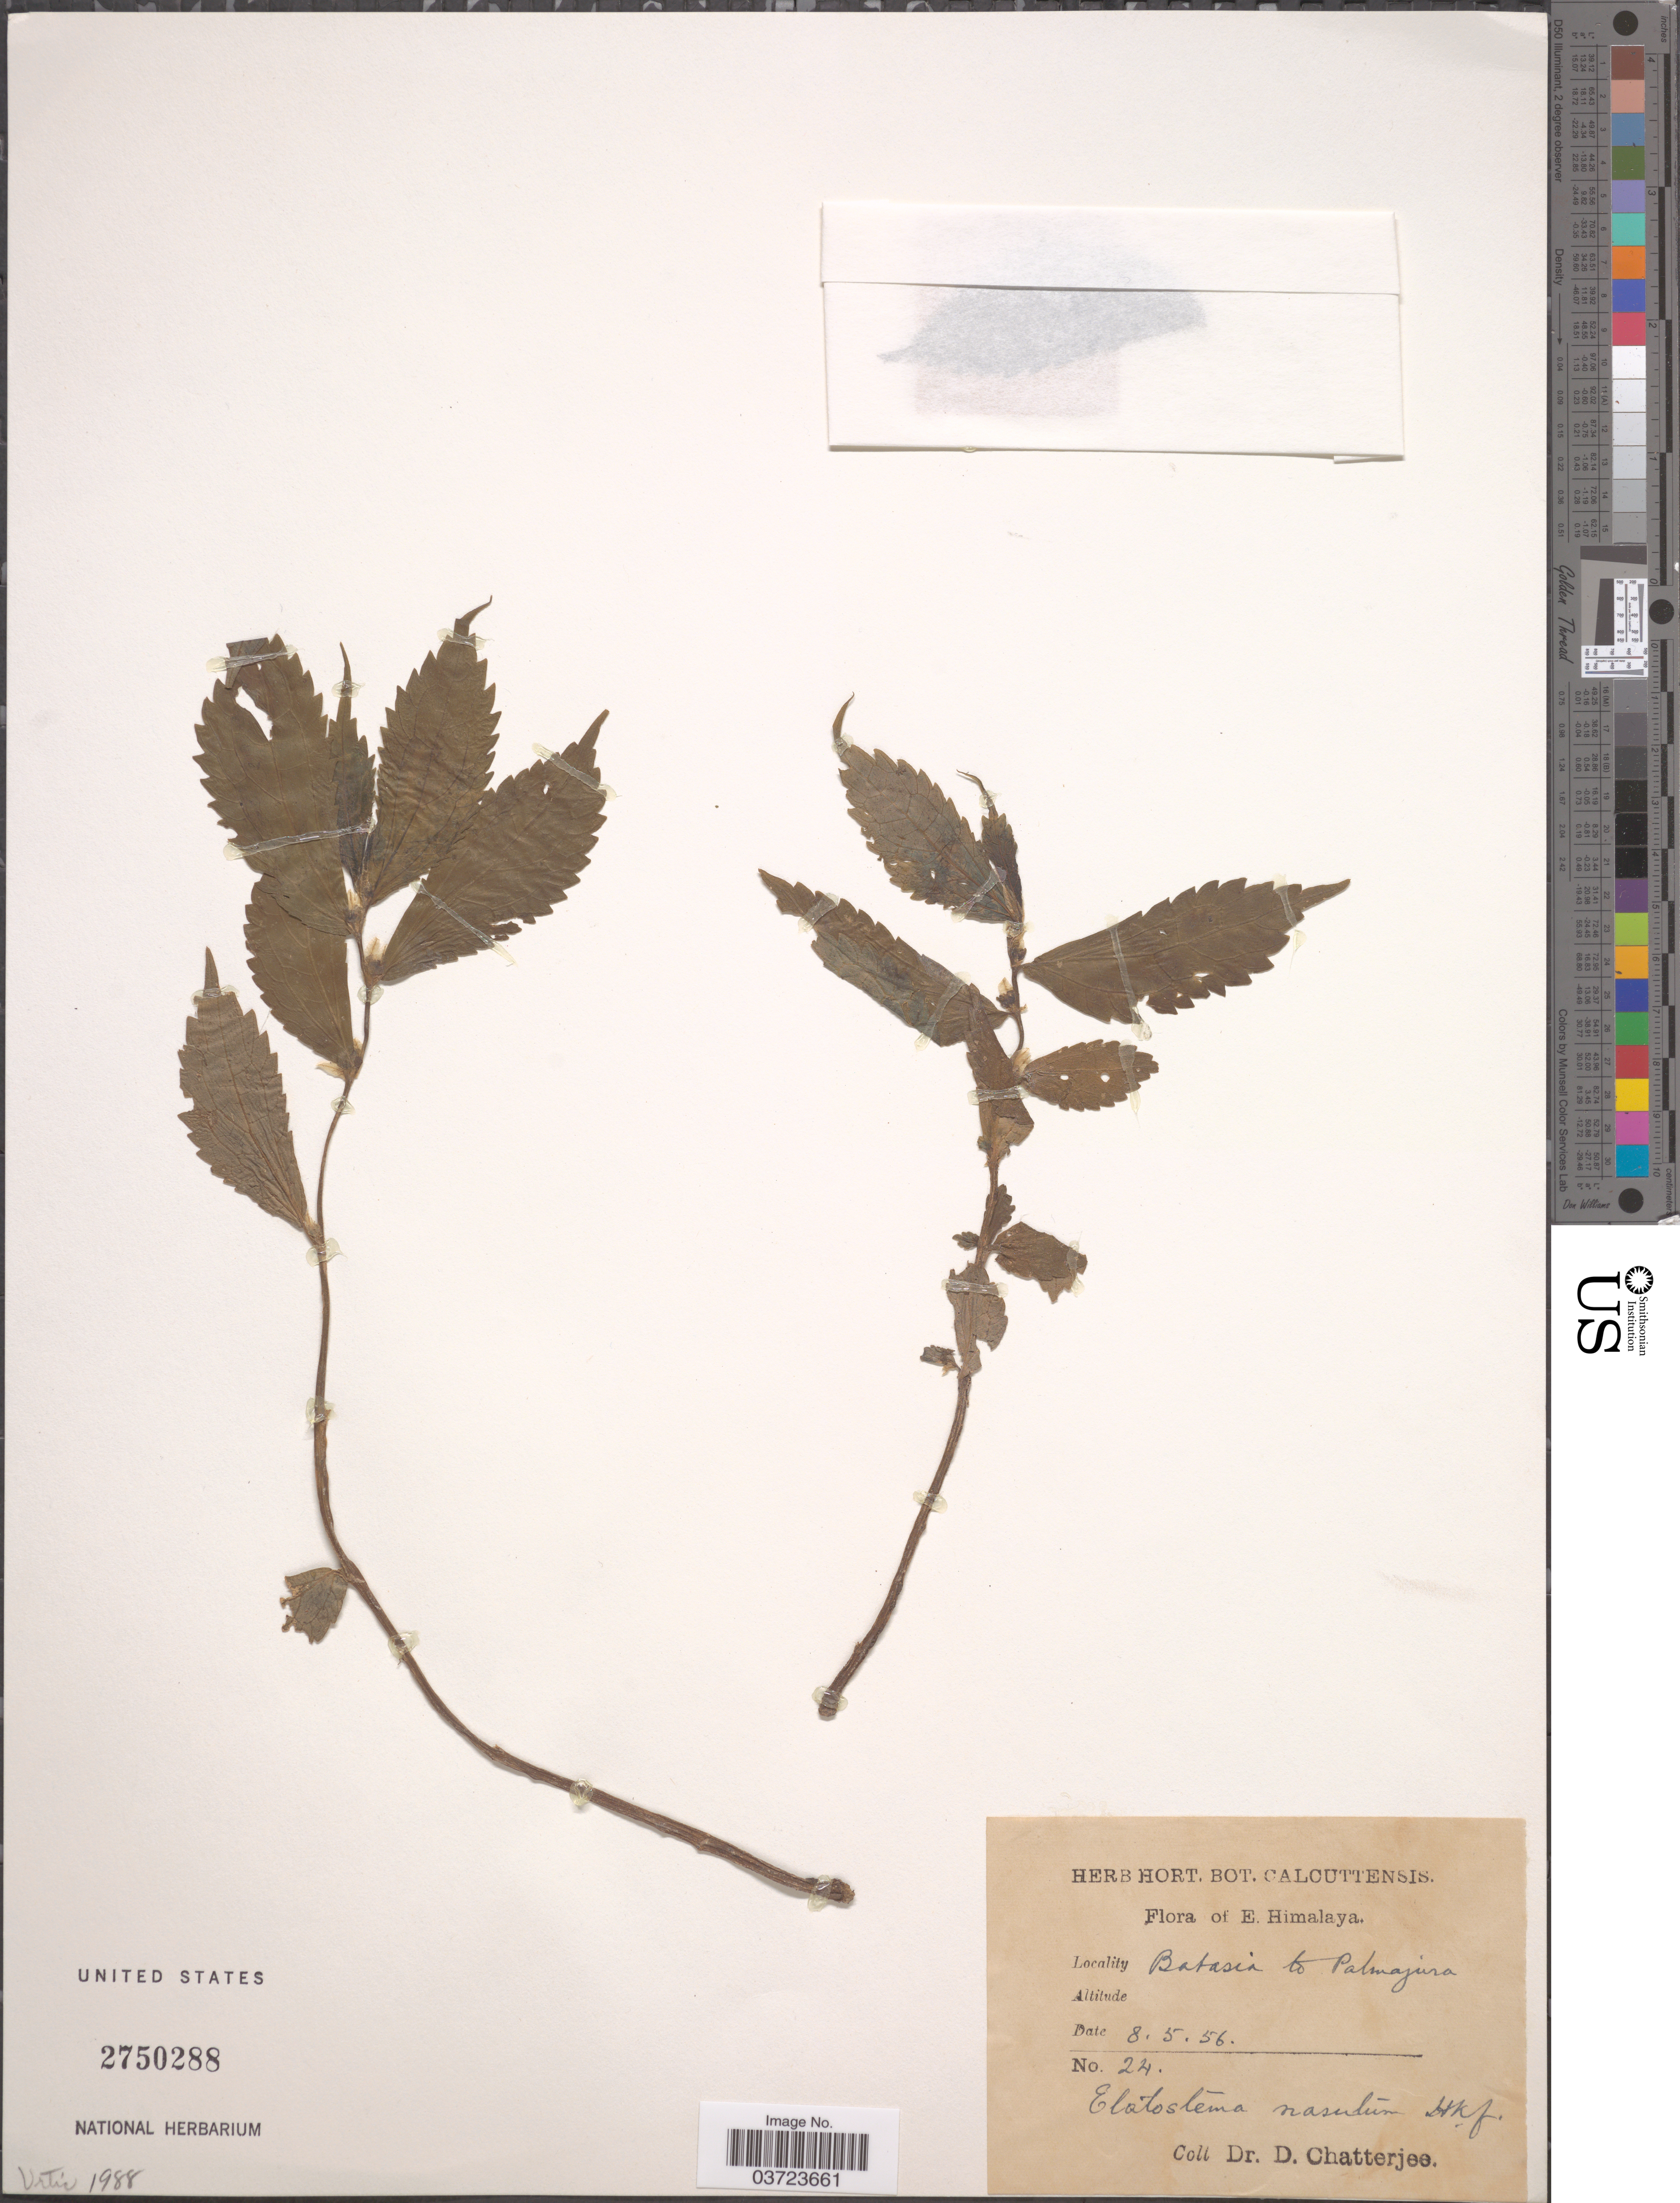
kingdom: Plantae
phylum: Tracheophyta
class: Magnoliopsida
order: Rosales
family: Urticaceae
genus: Elatostema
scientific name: Elatostema nasutum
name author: Hook. f.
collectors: D. Chatterjee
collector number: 24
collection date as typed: Transcribed d/m/y: 8/5/56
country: India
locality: E. Himalaya. Balasi to Palmajura.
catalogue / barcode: US 2750288